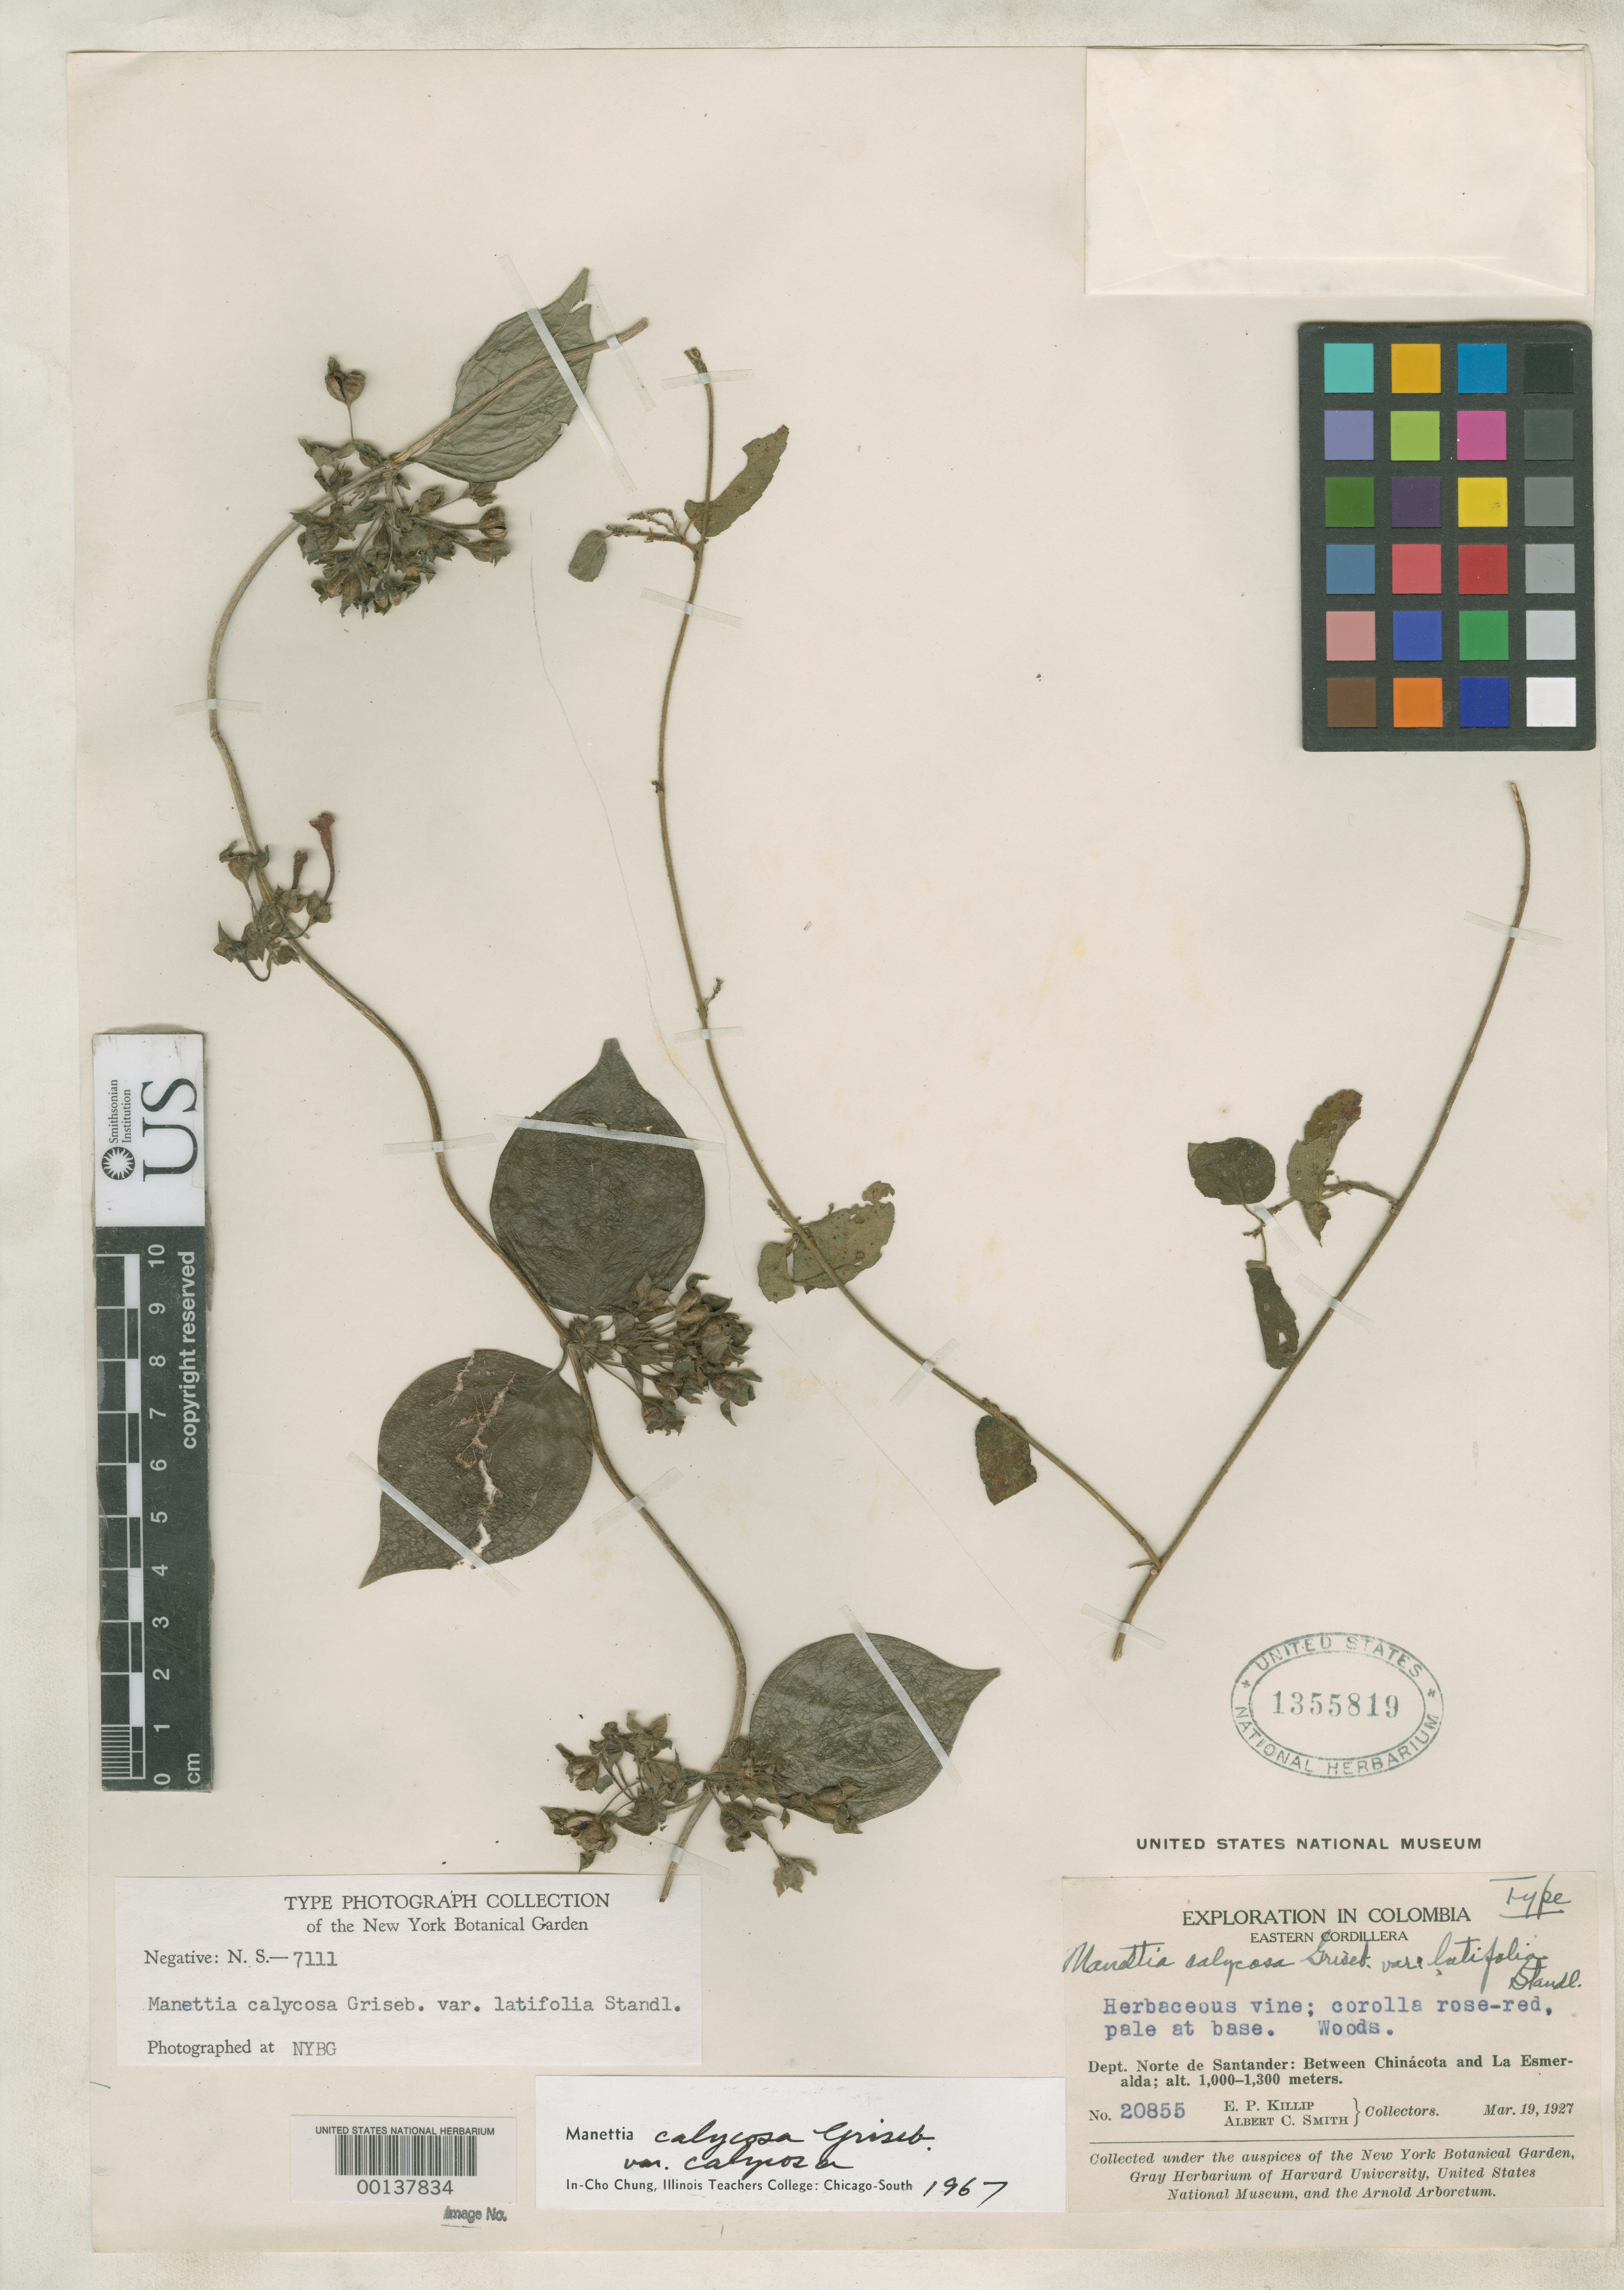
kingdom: Plantae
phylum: Tracheophyta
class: Magnoliopsida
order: Gentianales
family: Rubiaceae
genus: Manettia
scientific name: Manettia calycosa var. latifolia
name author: Standl.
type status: Holotype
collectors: E. P. Killip & A. C. Smith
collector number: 20855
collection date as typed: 19 Mar 1927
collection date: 1927-03-19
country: Colombia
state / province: Norte de Santander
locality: Between Chinacote and La Esmeralda.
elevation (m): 1000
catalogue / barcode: US 1355819